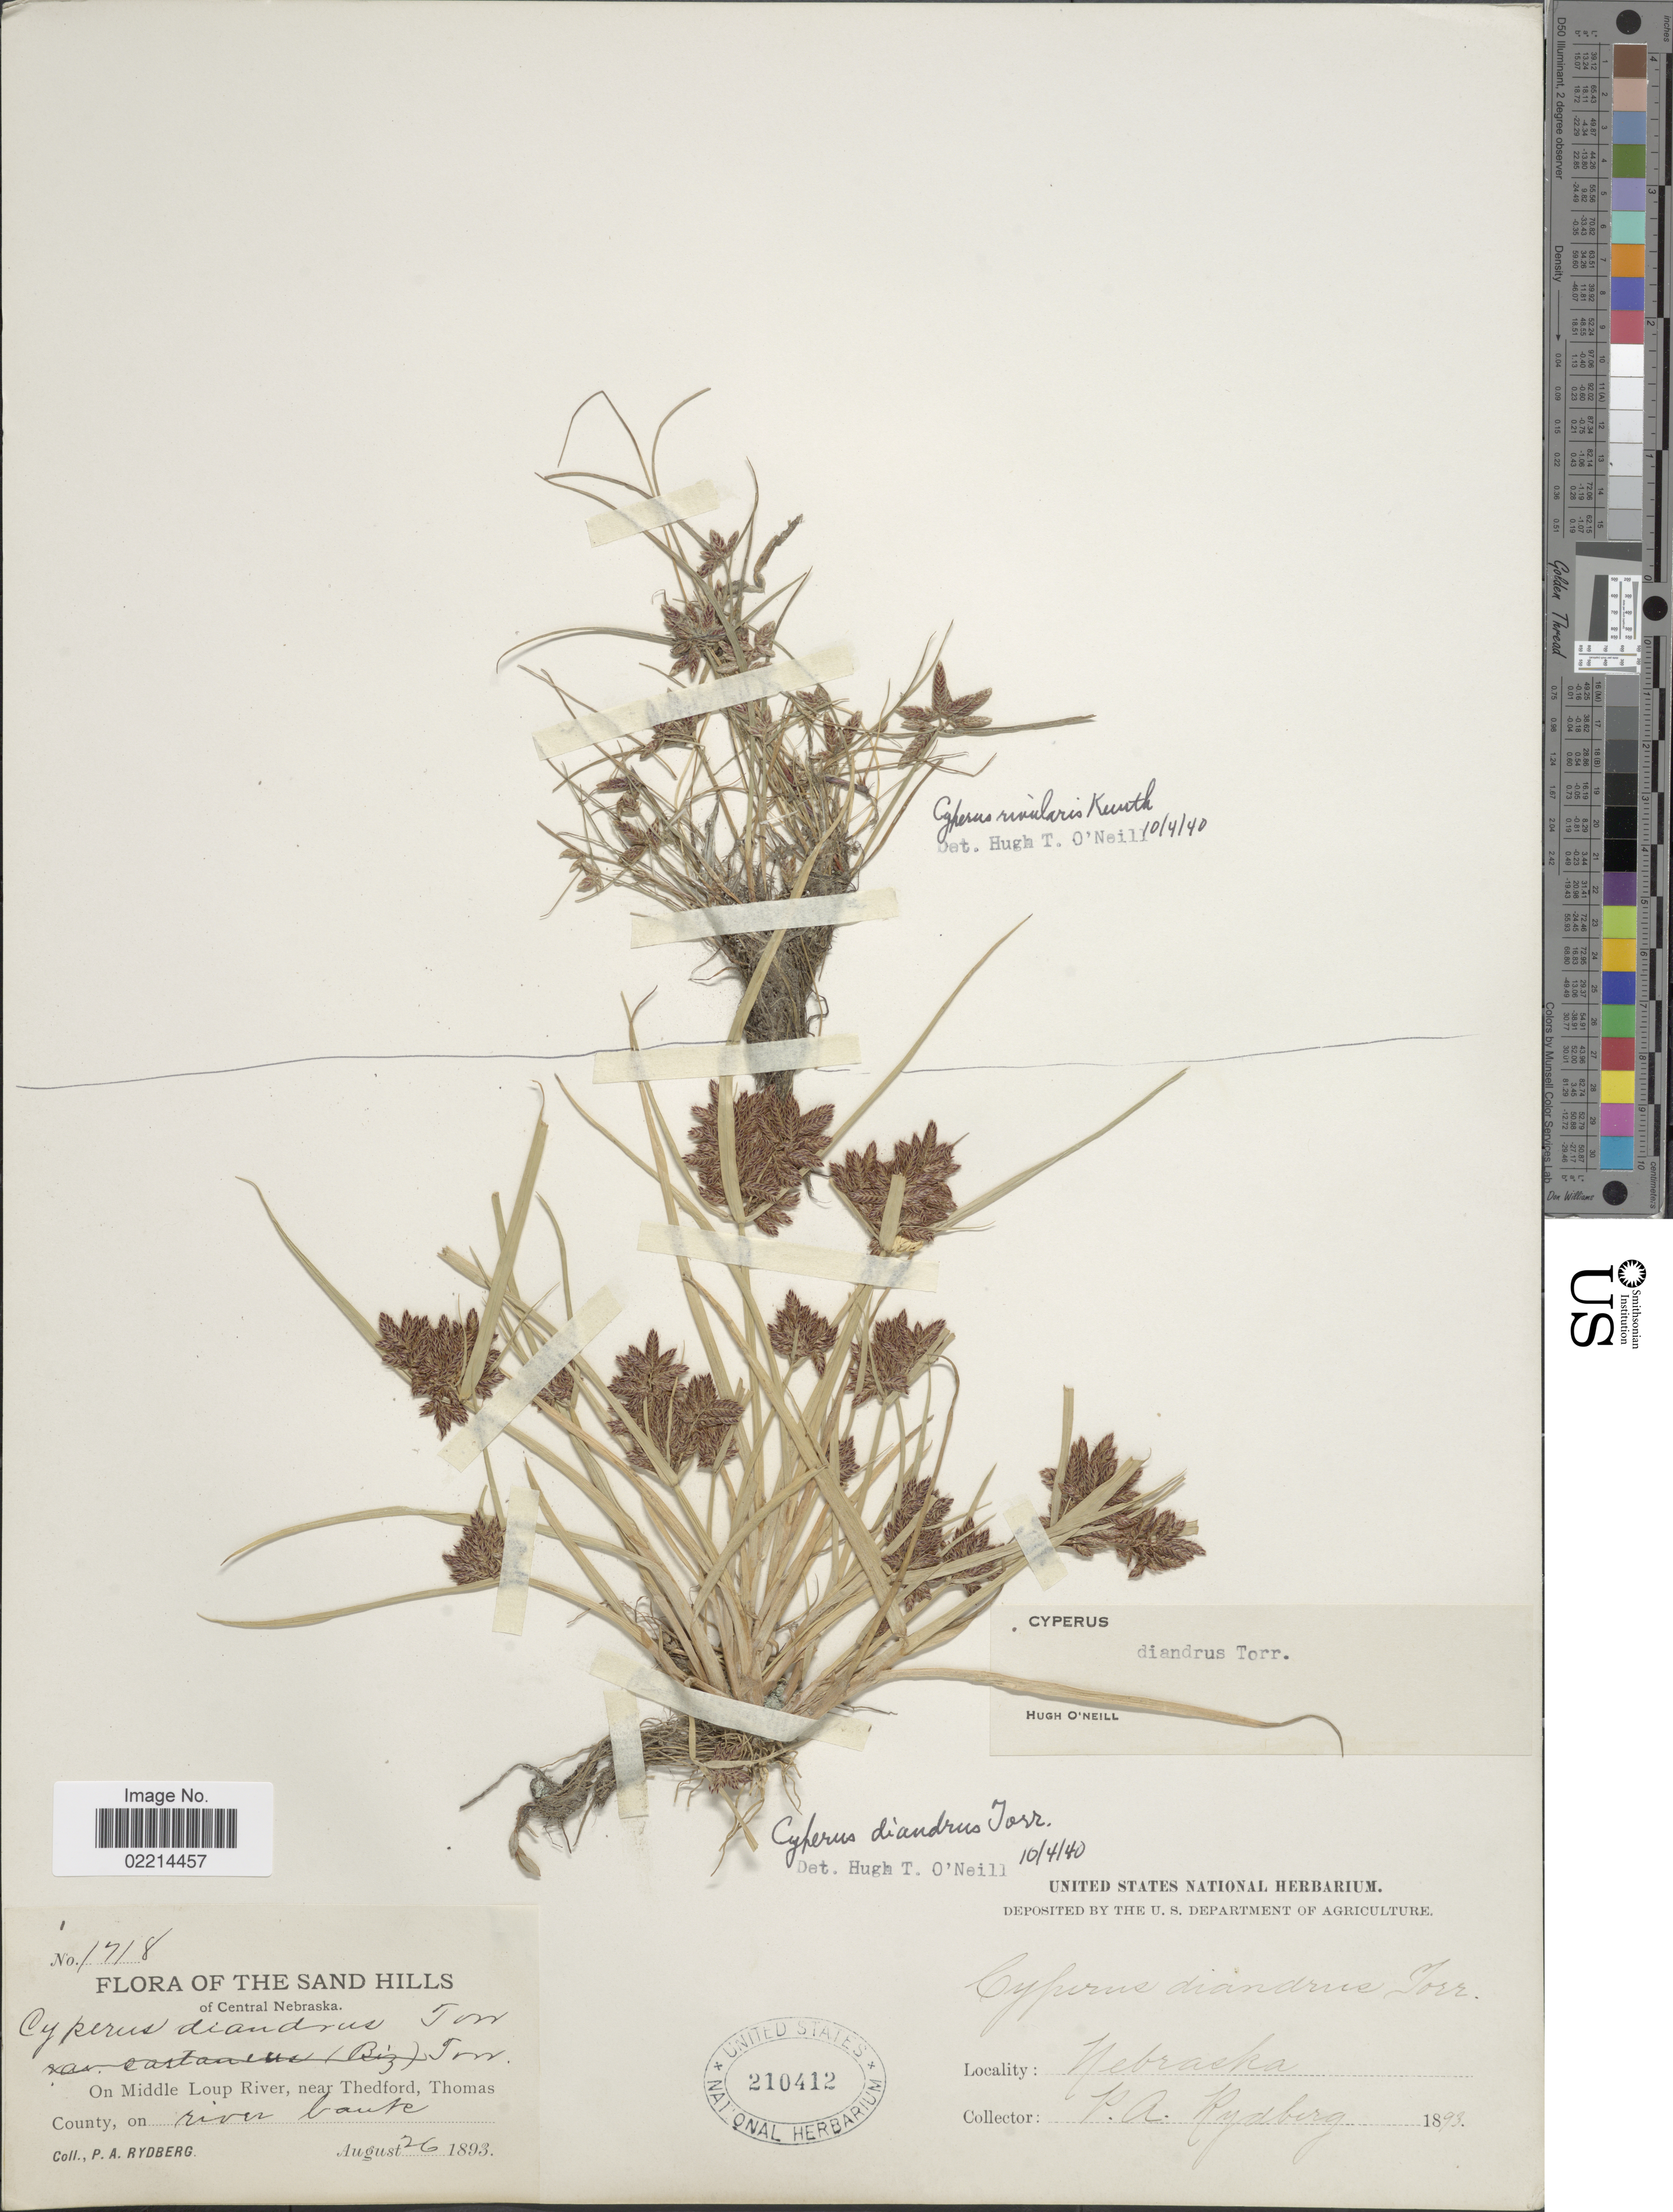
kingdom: Plantae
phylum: Tracheophyta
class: Liliopsida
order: Poales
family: Cyperaceae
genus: Cyperus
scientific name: Cyperus diandrus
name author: Torr.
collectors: P. A. Rydberg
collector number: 1718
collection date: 1893-08-26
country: United States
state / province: Nebraska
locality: The Sand Hills of Central Nebraska, on Middle Loup River, near Thedford, Thomas County, on river bank.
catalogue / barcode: US 210412